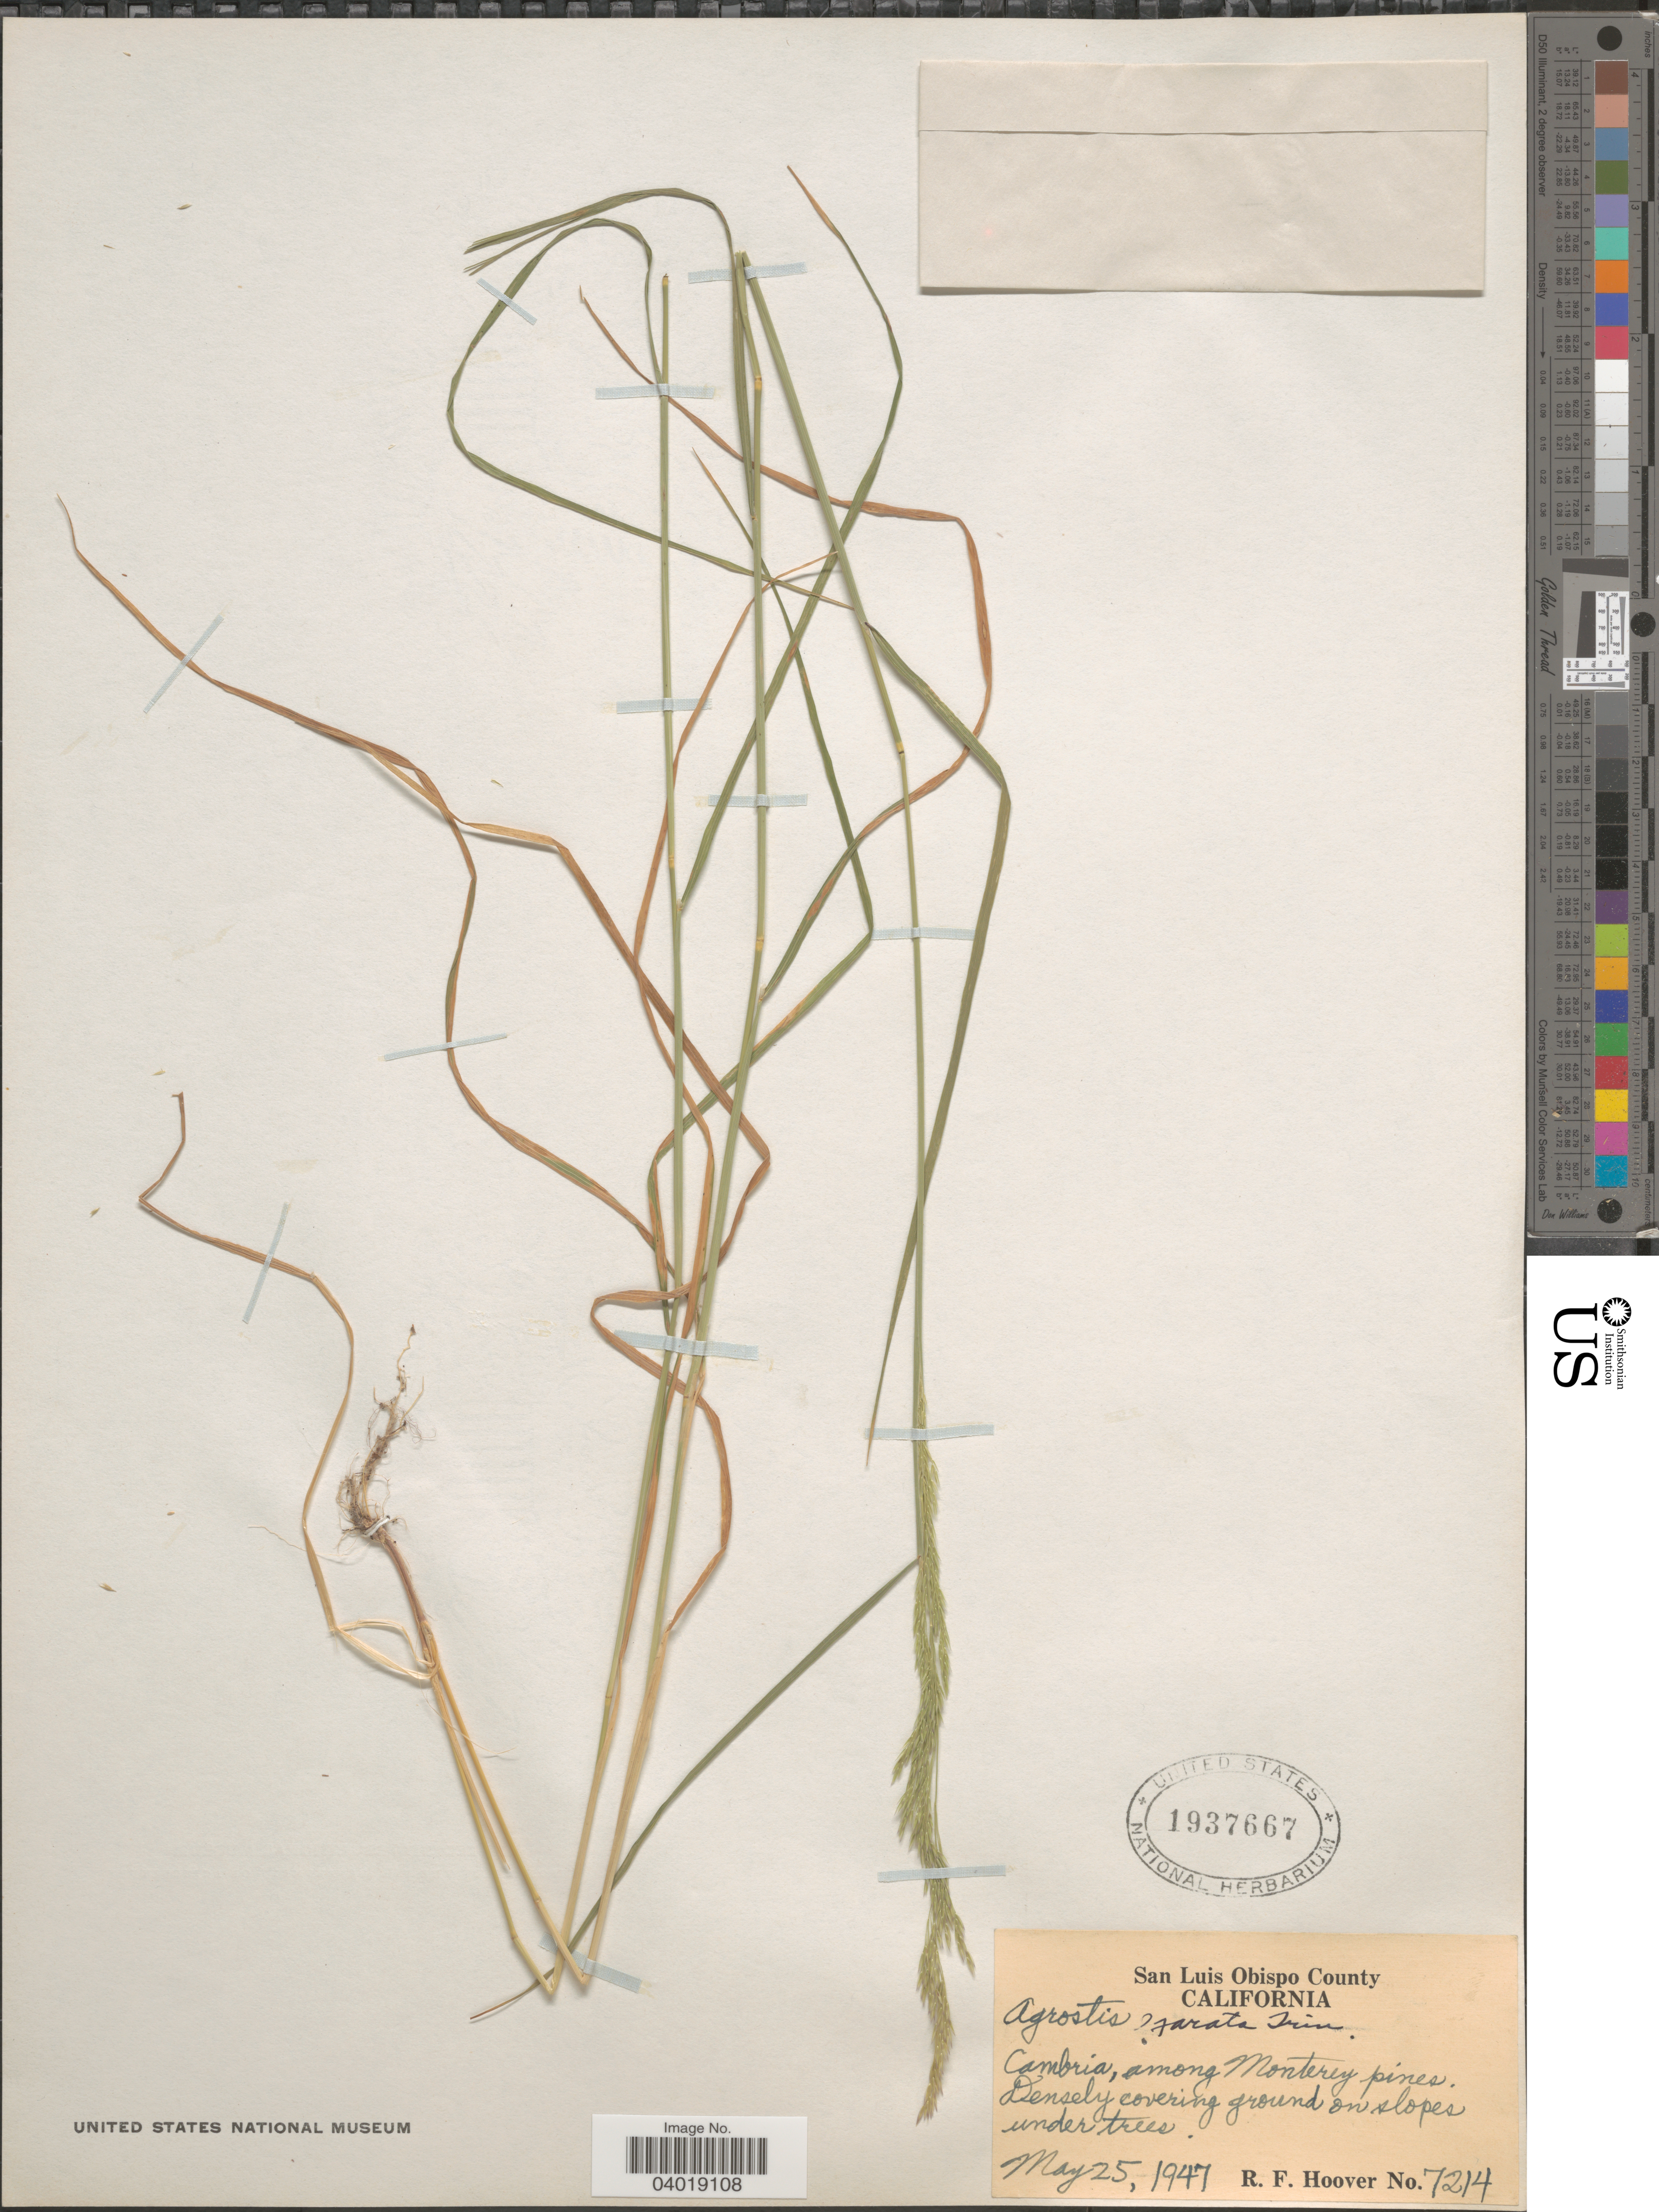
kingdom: Plantae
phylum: Tracheophyta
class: Liliopsida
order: Poales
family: Poaceae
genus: Agrostis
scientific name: Agrostis exarata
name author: Trin.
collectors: R. F. Hoover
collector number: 7214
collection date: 1947-05-25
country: United States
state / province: California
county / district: San Luis Obispo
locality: San Luis Obispo County. Cambria, among Monterey pines.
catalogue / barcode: US 1937667